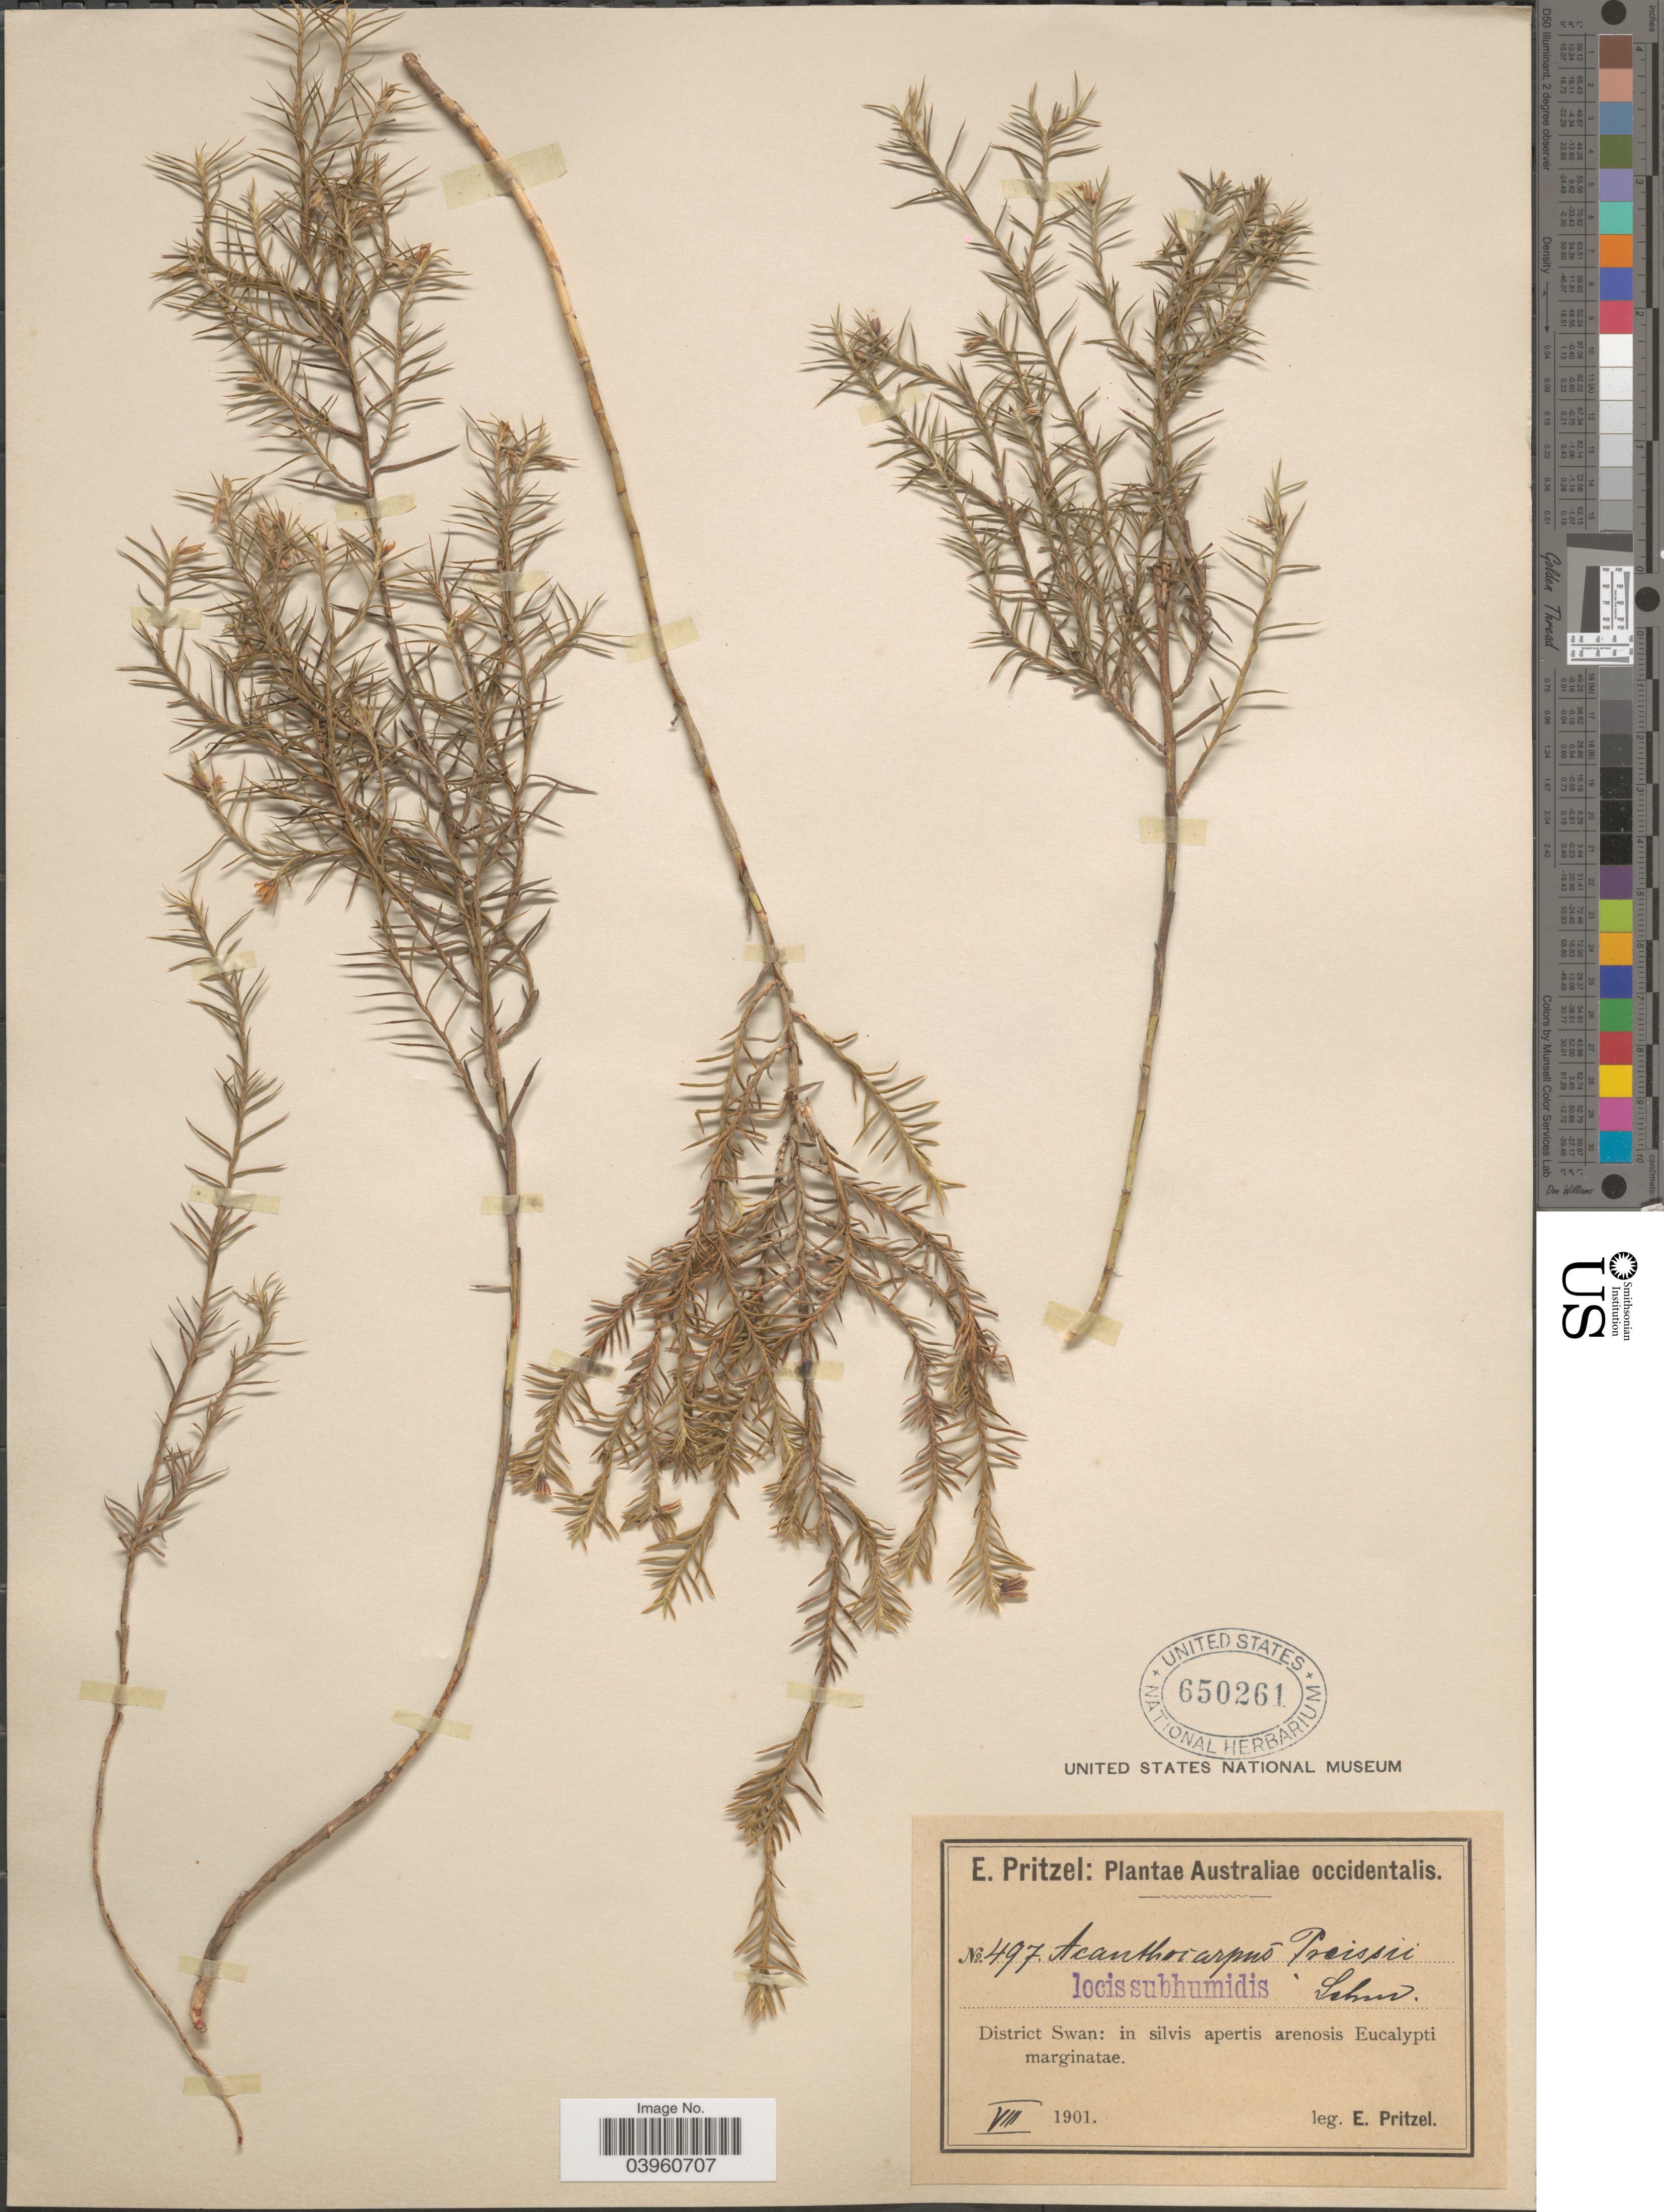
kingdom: Plantae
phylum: Tracheophyta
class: Liliopsida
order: Asparagales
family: Asparagaceae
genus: Acanthocarpus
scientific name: Acanthocarpus preissii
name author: Lehm.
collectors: E. G. Pritzel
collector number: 497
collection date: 1901-08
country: Australia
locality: Australiae occidentalis. District Swan: in silvis apertis arenosis Eucalypti marginatae.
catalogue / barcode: US 650261